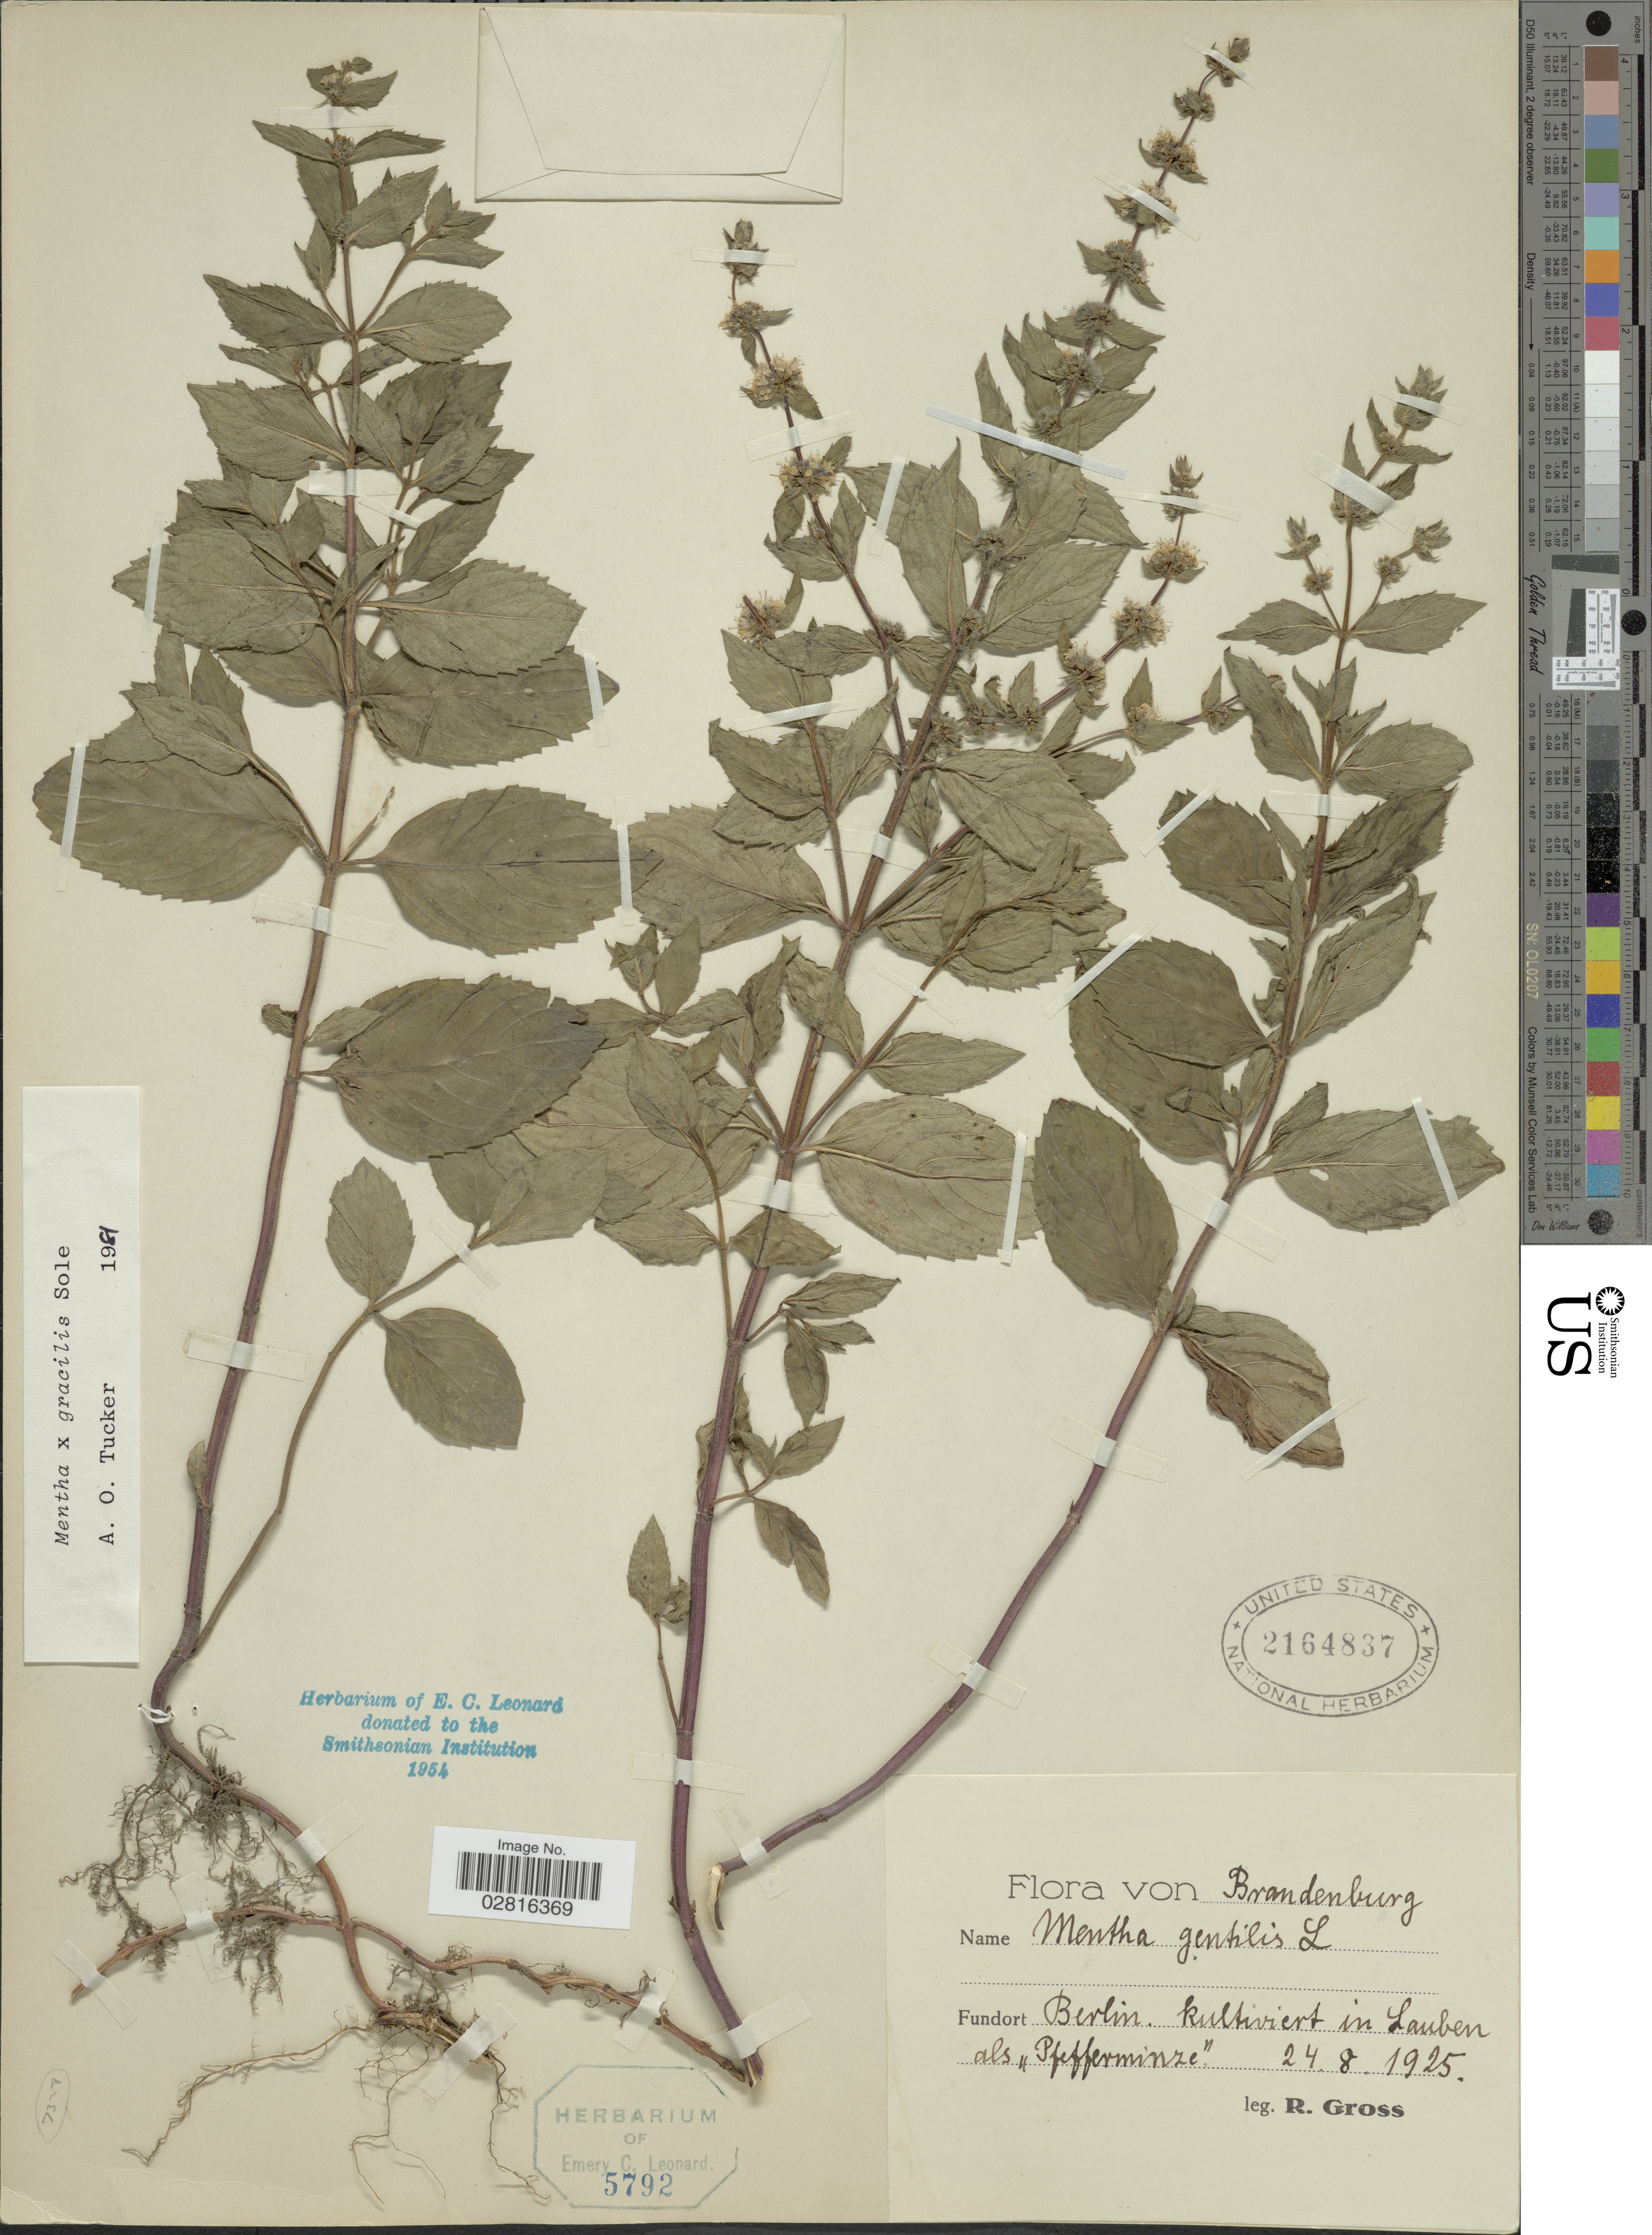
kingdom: Plantae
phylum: Tracheophyta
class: Magnoliopsida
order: Lamiales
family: Lamiaceae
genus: Mentha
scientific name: Mentha x gracilis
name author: Sole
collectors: R. Gross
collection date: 1925-08-24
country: Germany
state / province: Brandenburg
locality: Berlin. Kultiviert in Lauben.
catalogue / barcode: US 2164837